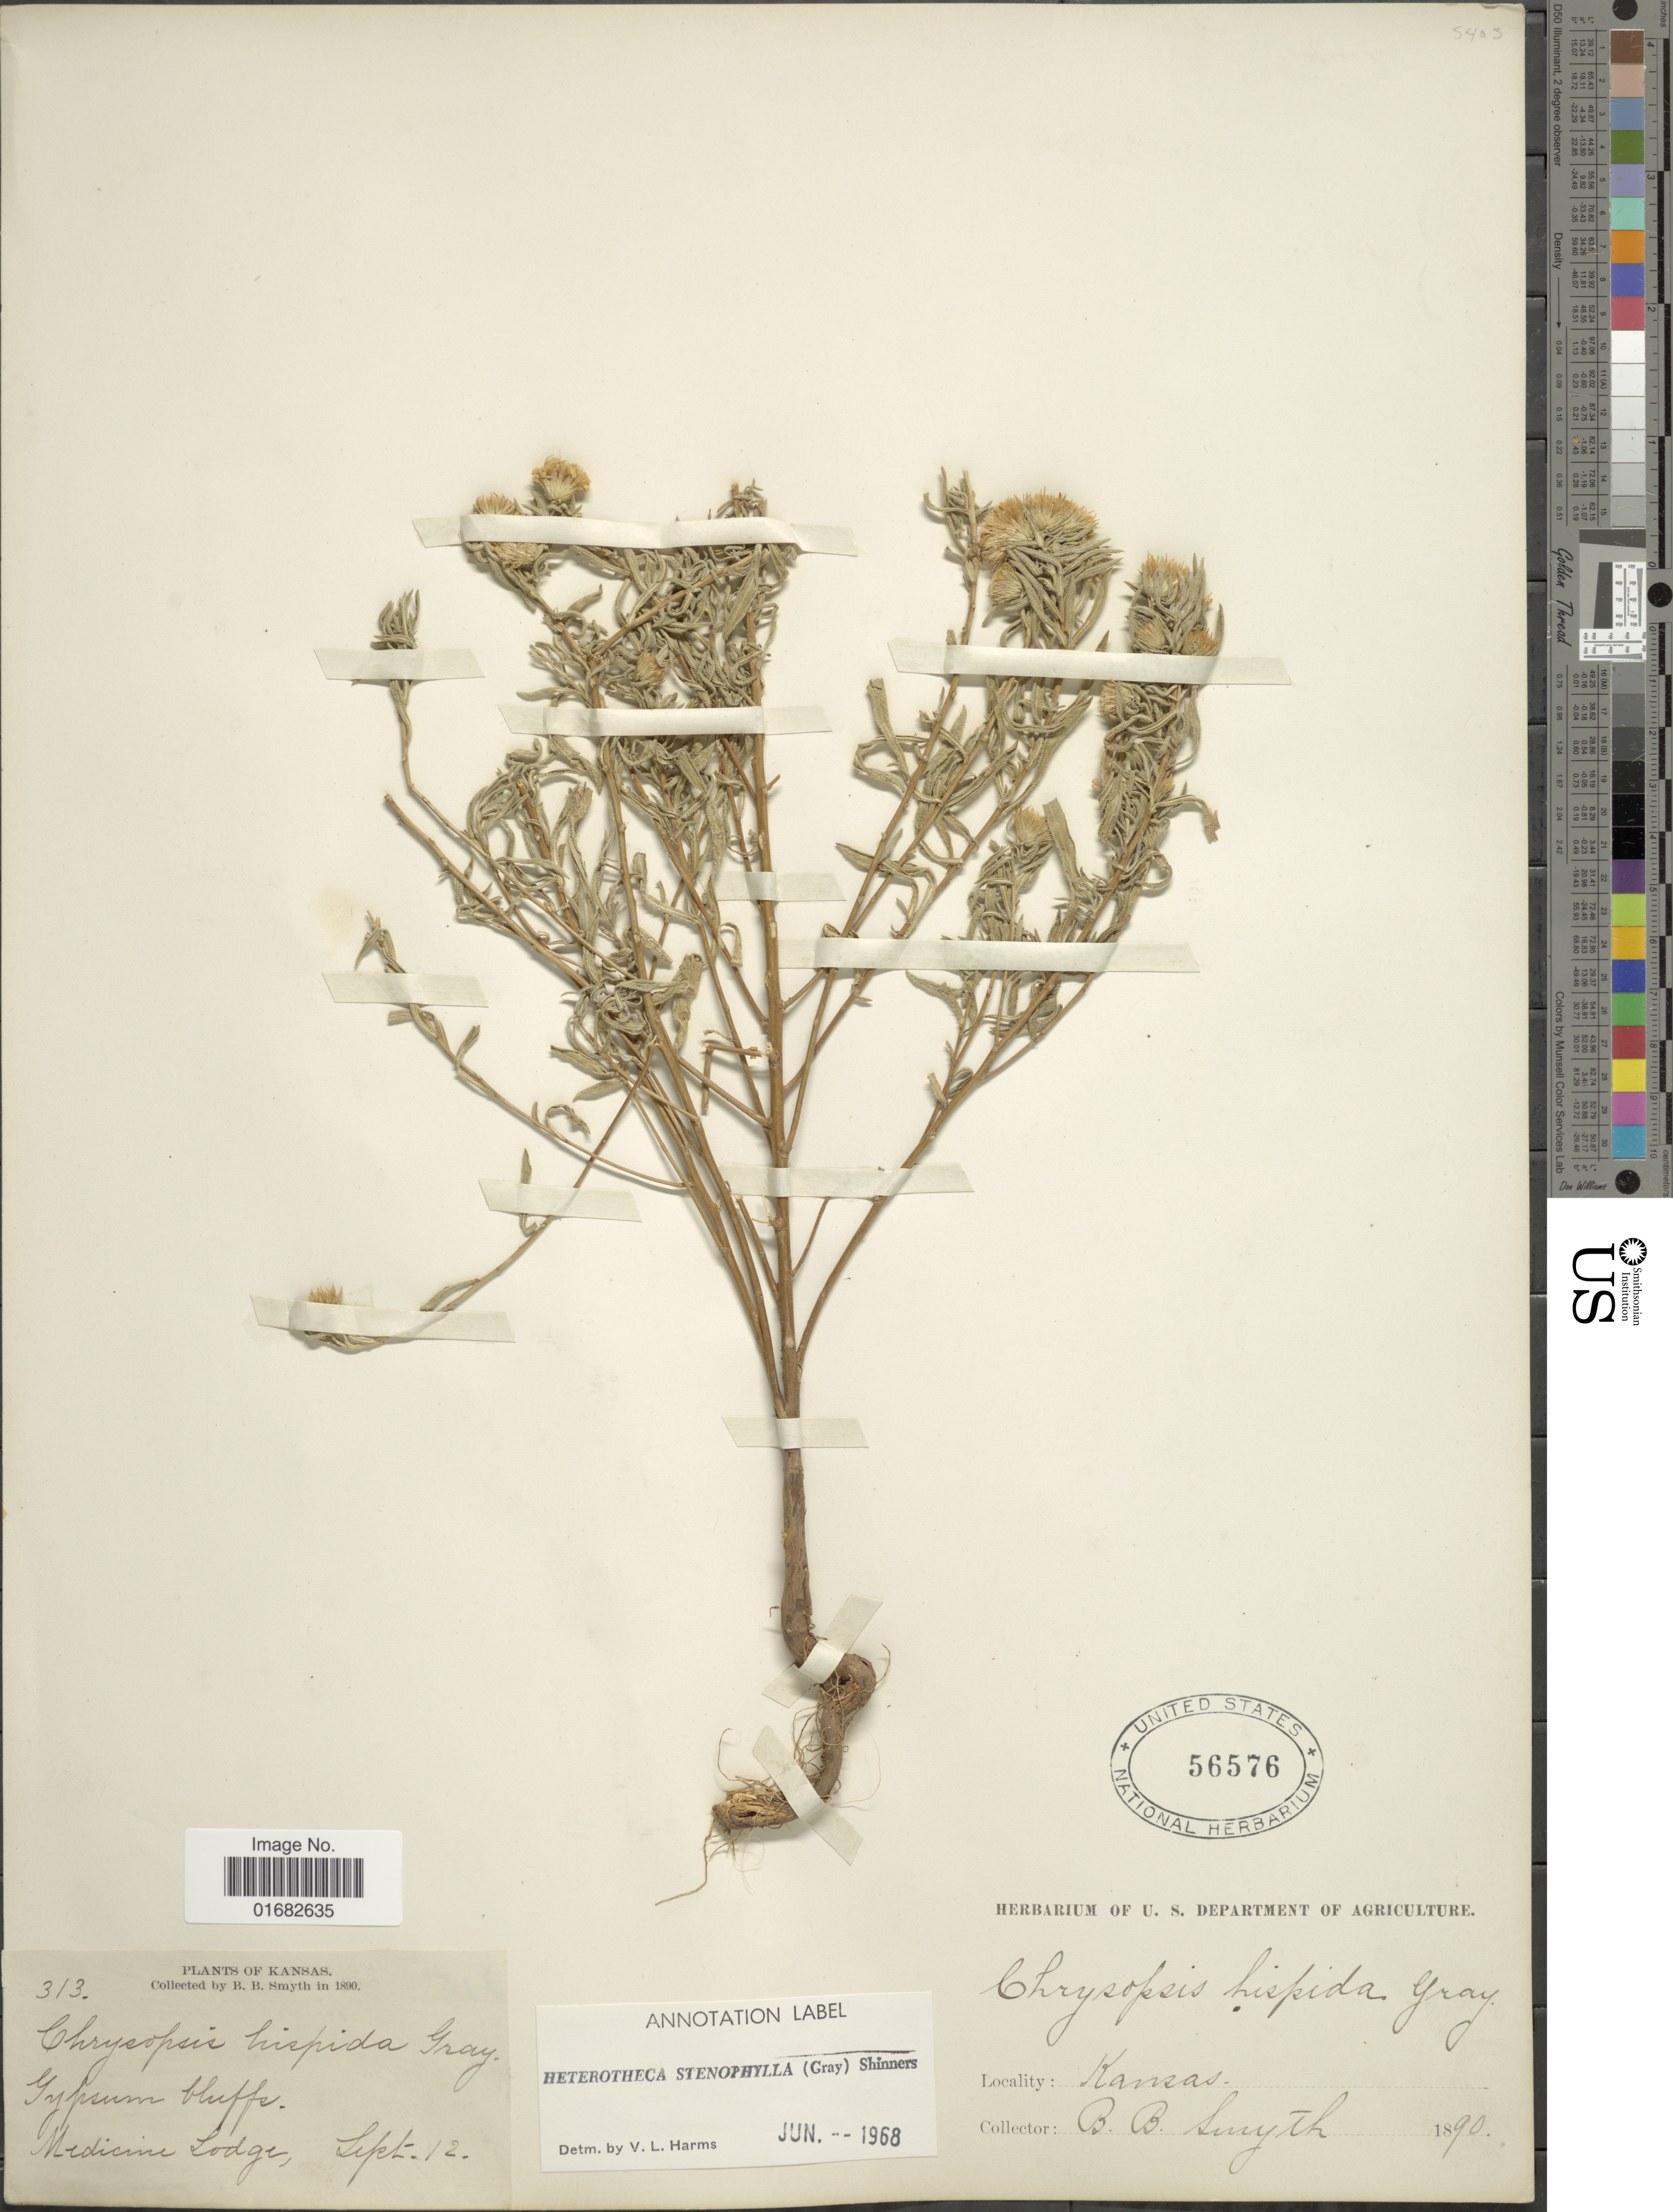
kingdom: Plantae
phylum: Tracheophyta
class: Magnoliopsida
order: Asterales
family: Asteraceae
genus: Heterotheca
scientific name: Heterotheca stenophylla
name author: (A. Gray) Shinners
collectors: B. Smyth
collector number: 313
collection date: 1890-09-12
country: United States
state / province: Kansas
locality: Medicine Lodge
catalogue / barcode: US 56576